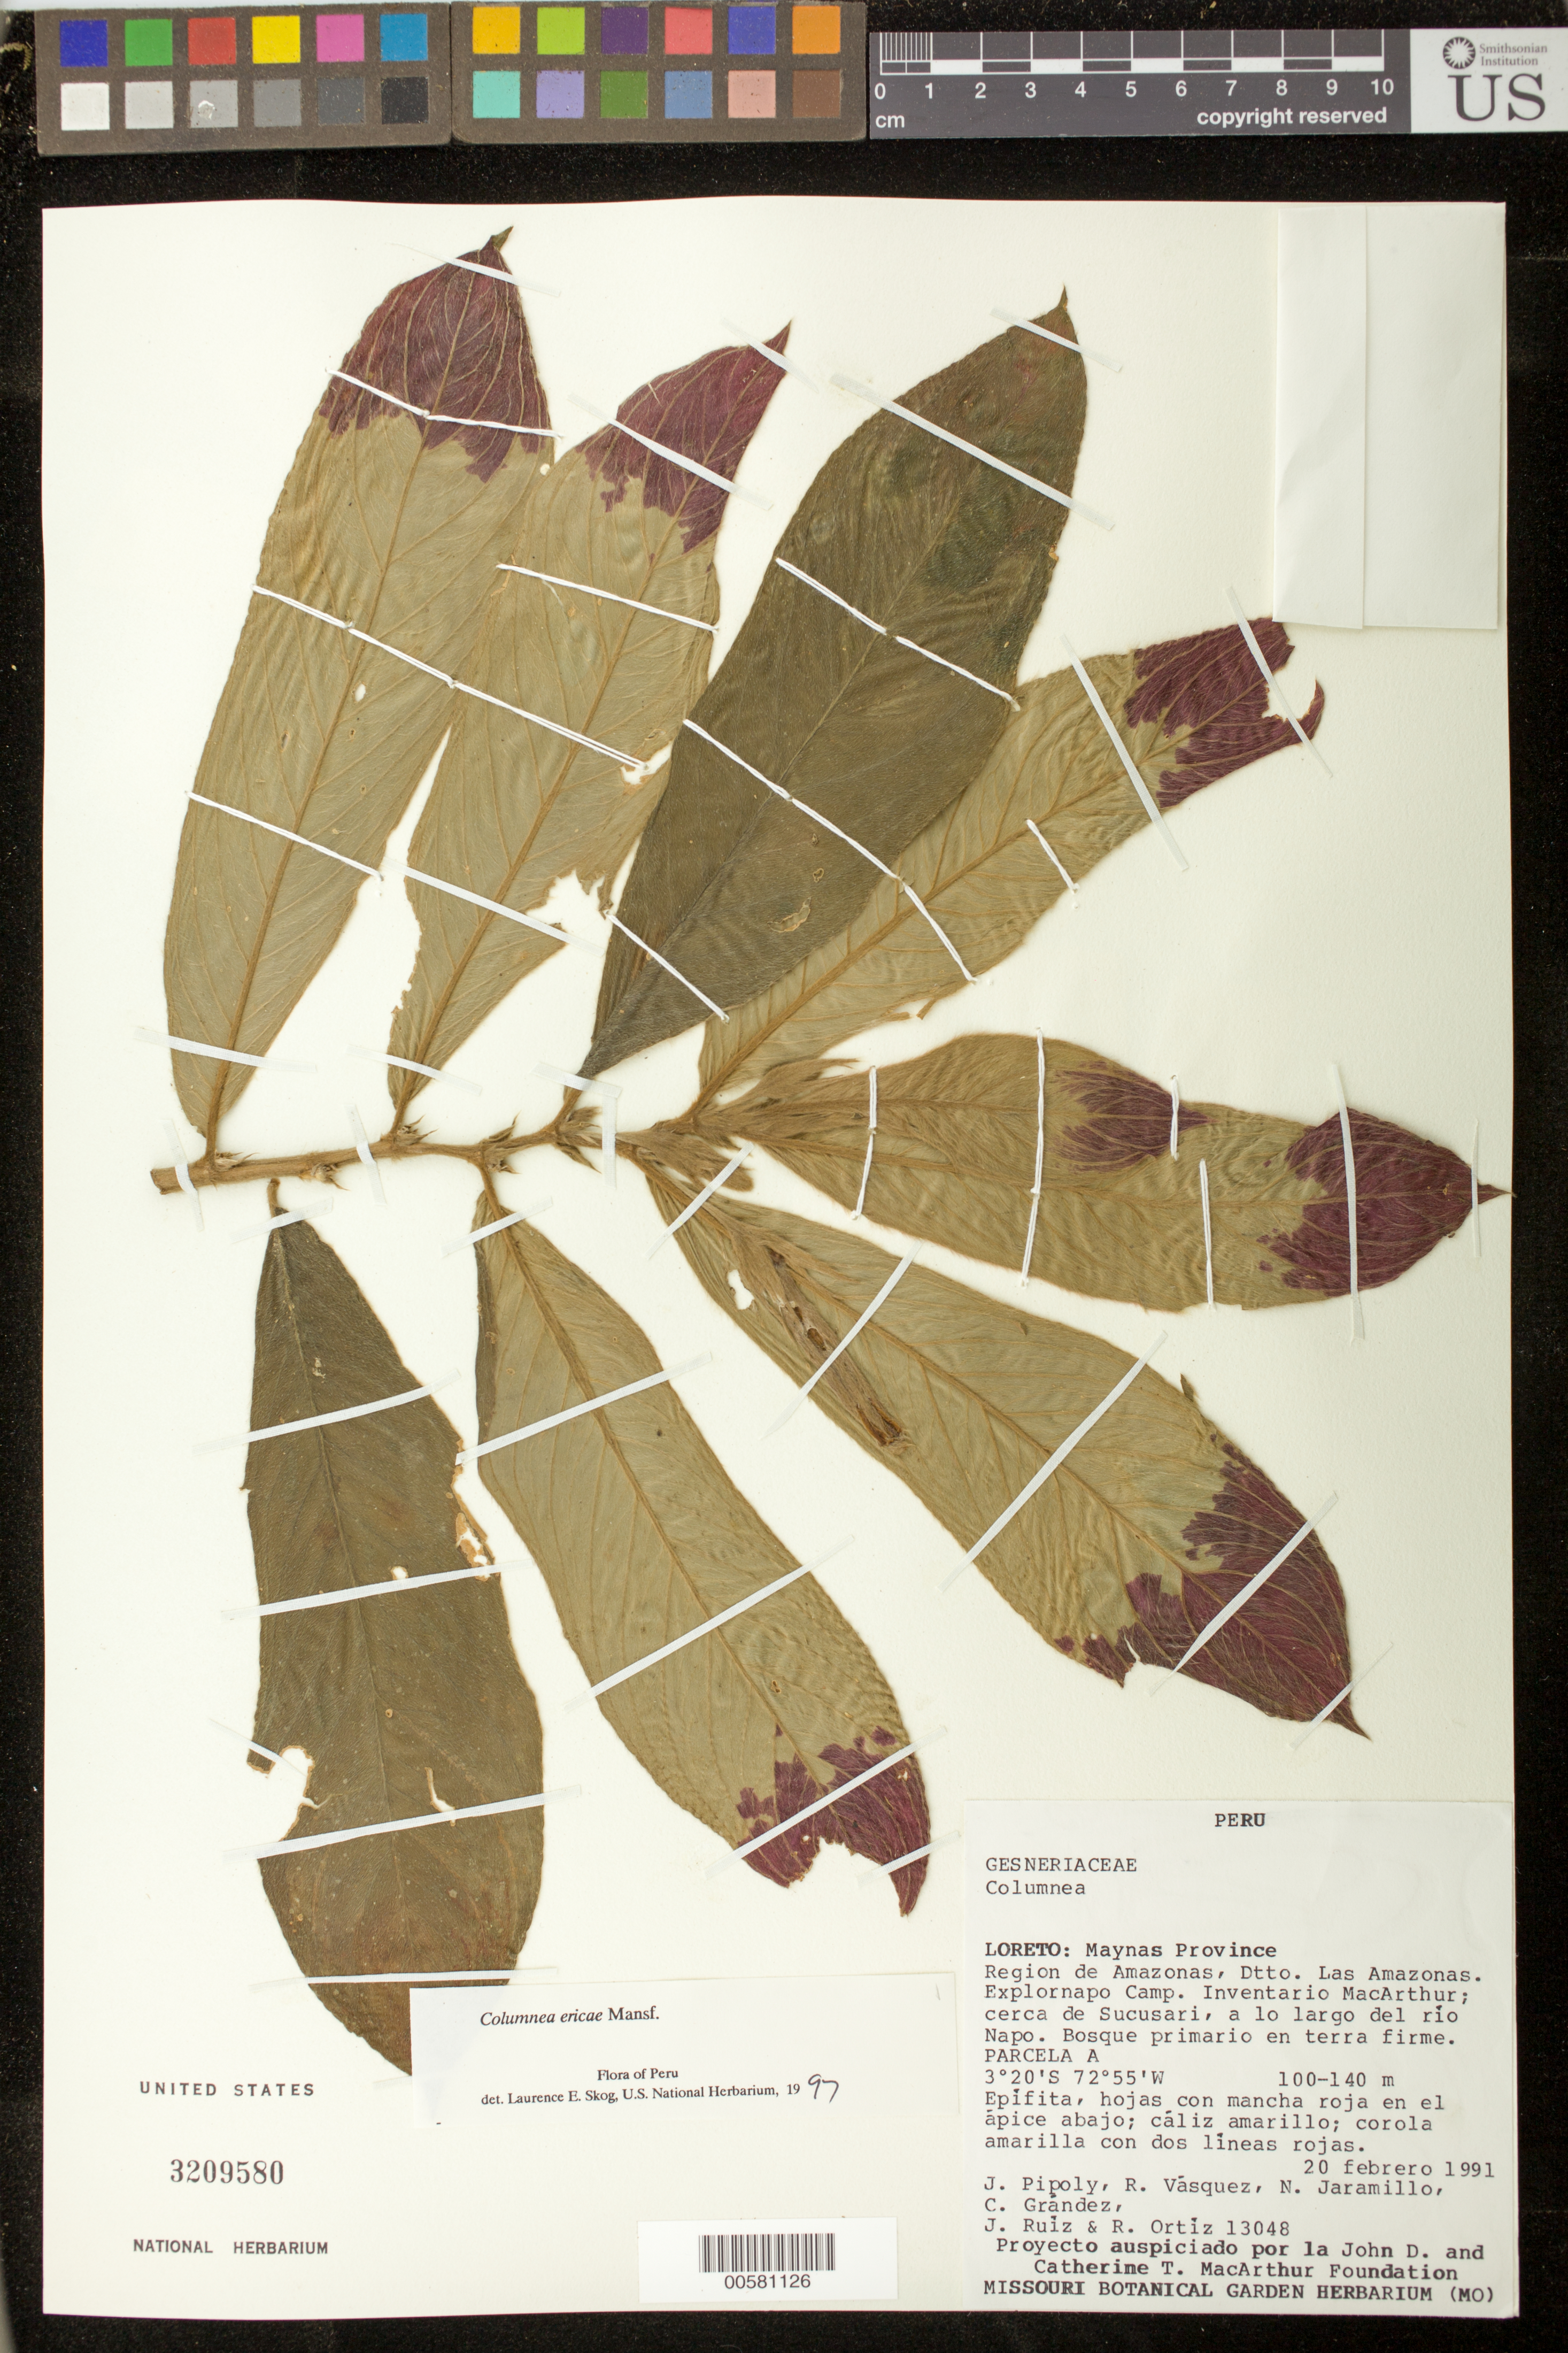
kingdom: Plantae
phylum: Tracheophyta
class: Magnoliopsida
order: Lamiales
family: Gesneriaceae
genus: Columnea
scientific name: Columnea ericae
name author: Mansf.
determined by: Clark, J. L., (SEL), The Marie Selby Botanical Garden (UNITED STATES)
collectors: J. J. Pipoly, R. Vásquez, N. Jaramillo, J. Ruiz, C. Grández & R. del C. Ortiz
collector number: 13048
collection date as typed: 20 Feb 1991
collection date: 1991-02-20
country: Peru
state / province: Loreto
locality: Prov. Maynas; region de Amazonas, Dtto. Las Amazonas; Explornapo Camp, Inventario MacArthur, cerca de Sucusari, a lo largo del río Napo; Parcela A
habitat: Bosque primario en terra firme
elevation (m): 100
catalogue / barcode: US 3209580